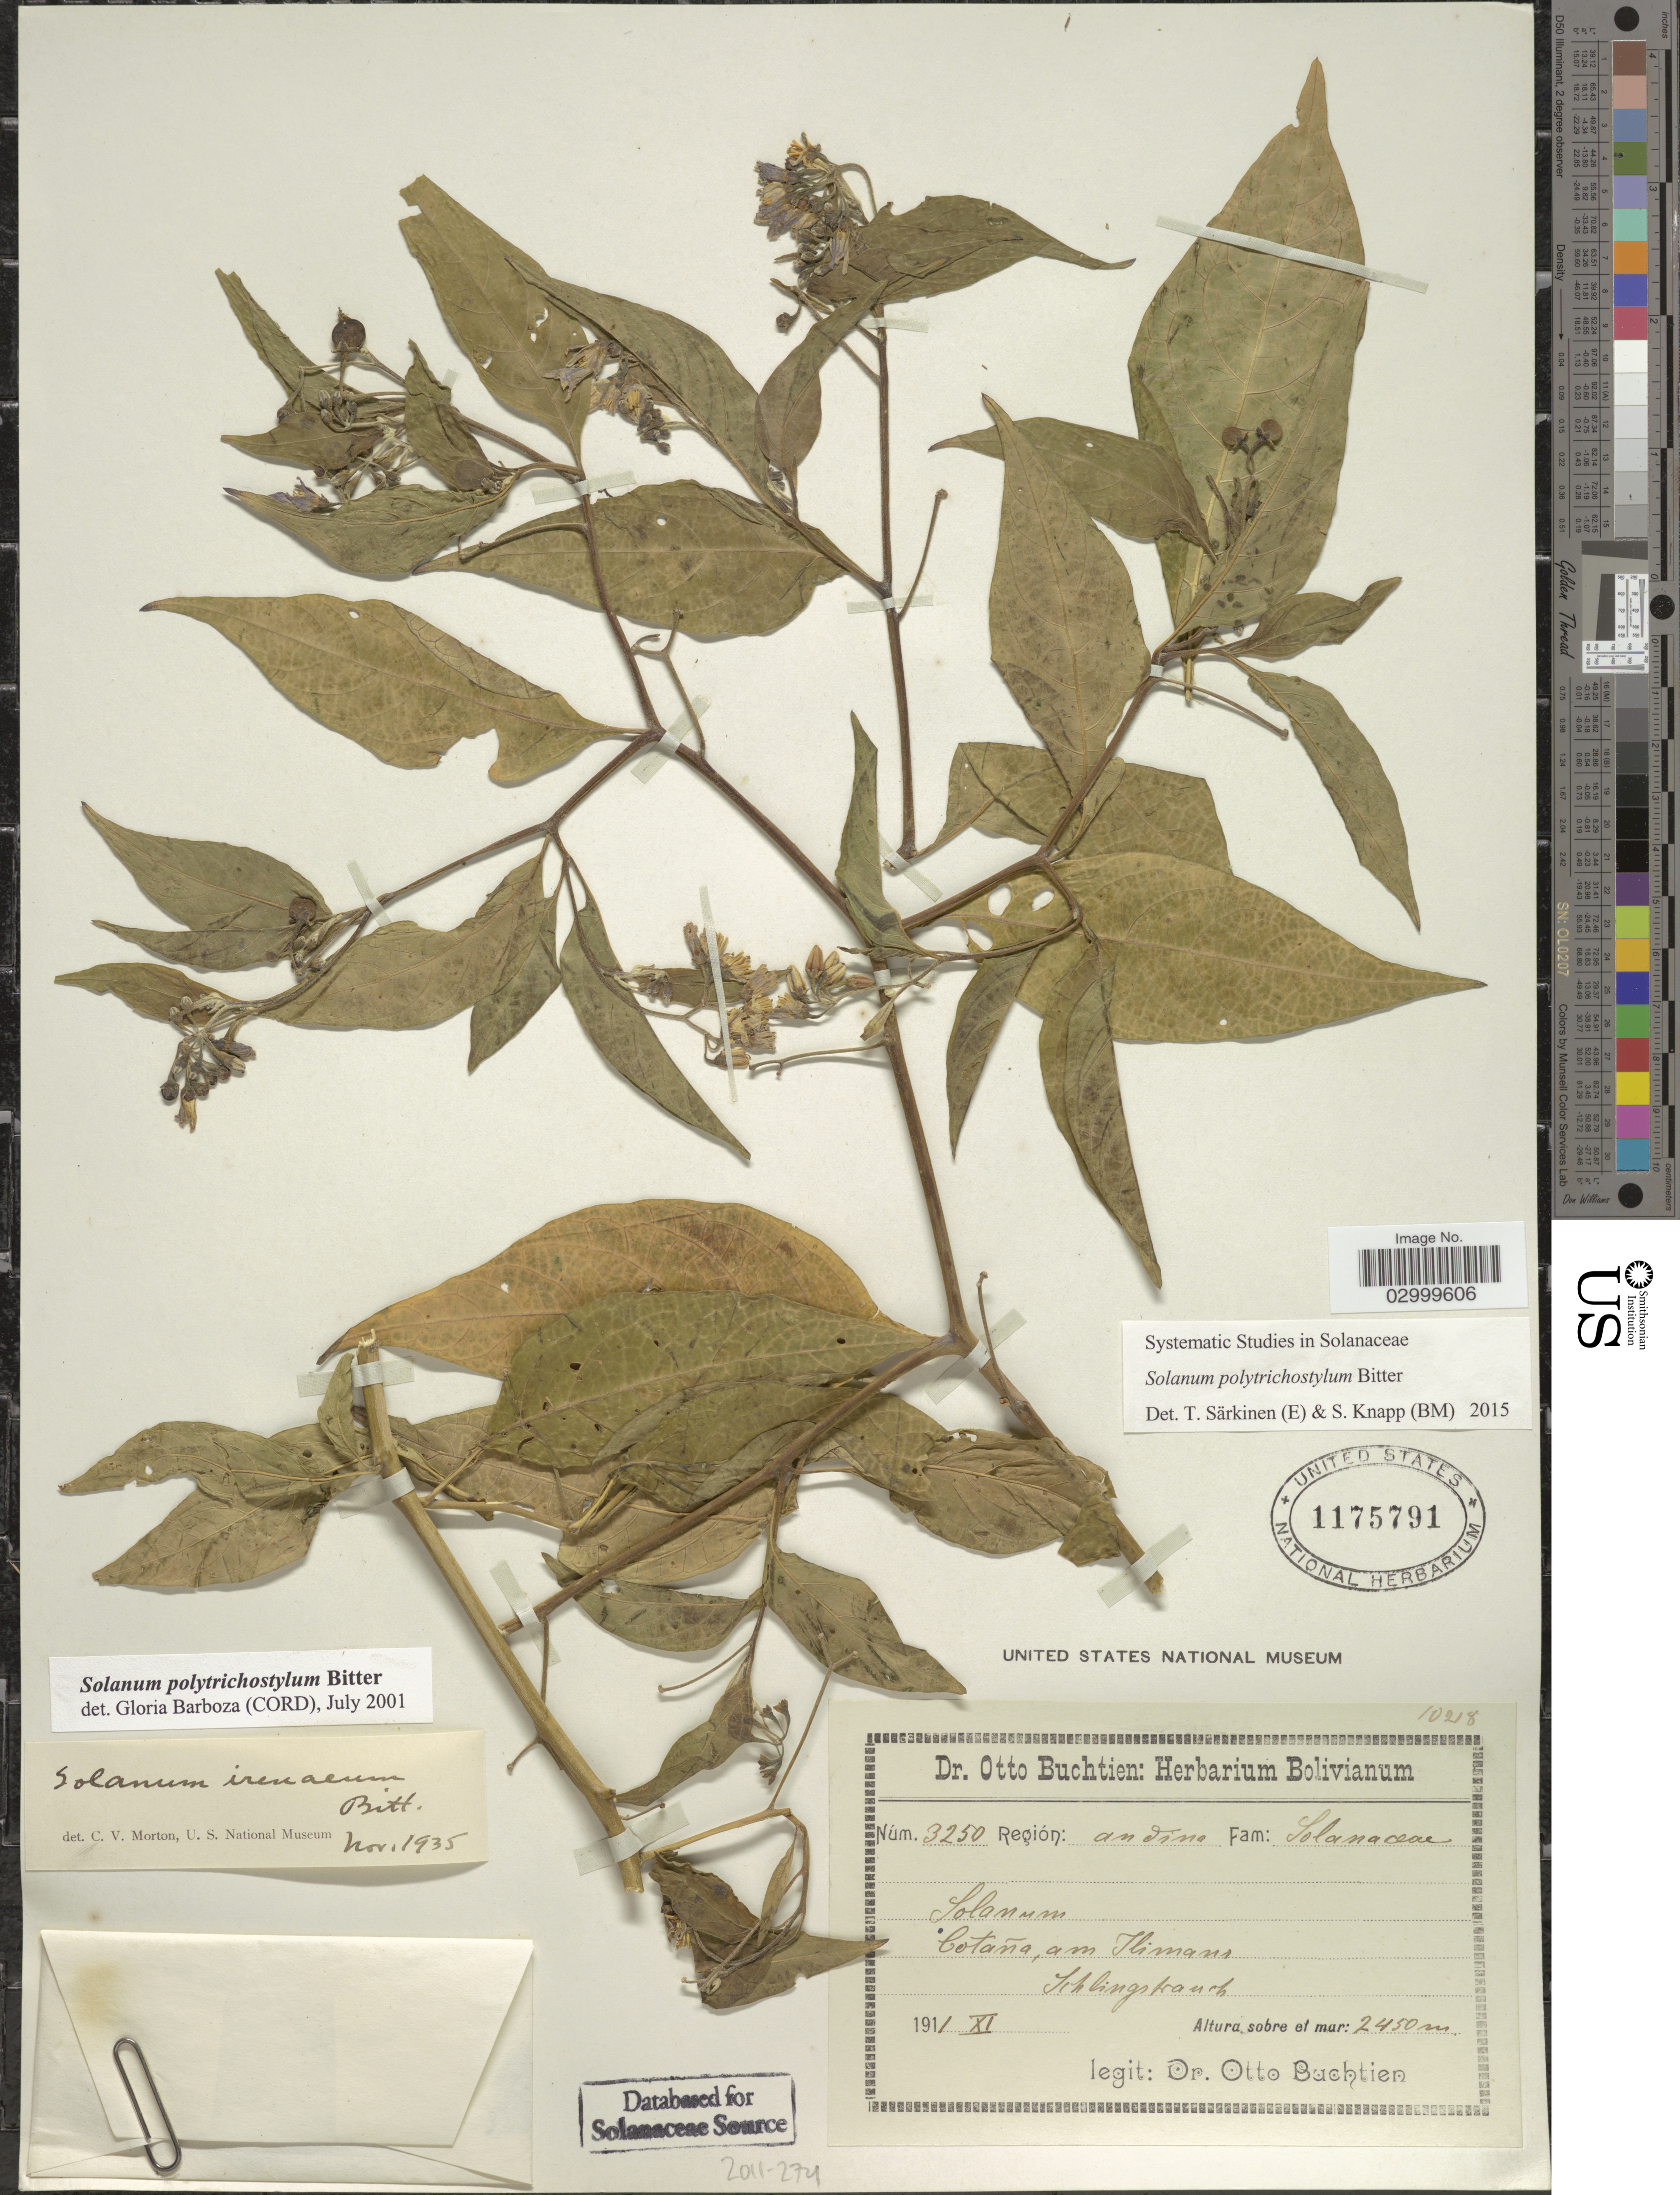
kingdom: Plantae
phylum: Tracheophyta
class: Magnoliopsida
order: Solanales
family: Solanaceae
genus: Solanum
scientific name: Solanum polytrichostylum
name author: Bitter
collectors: O. Buchtien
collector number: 3250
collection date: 1911-11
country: Bolivia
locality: Región: andina, Cotaña, am Ilimani Schlingstrauch.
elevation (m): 2450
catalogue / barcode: US 1175791